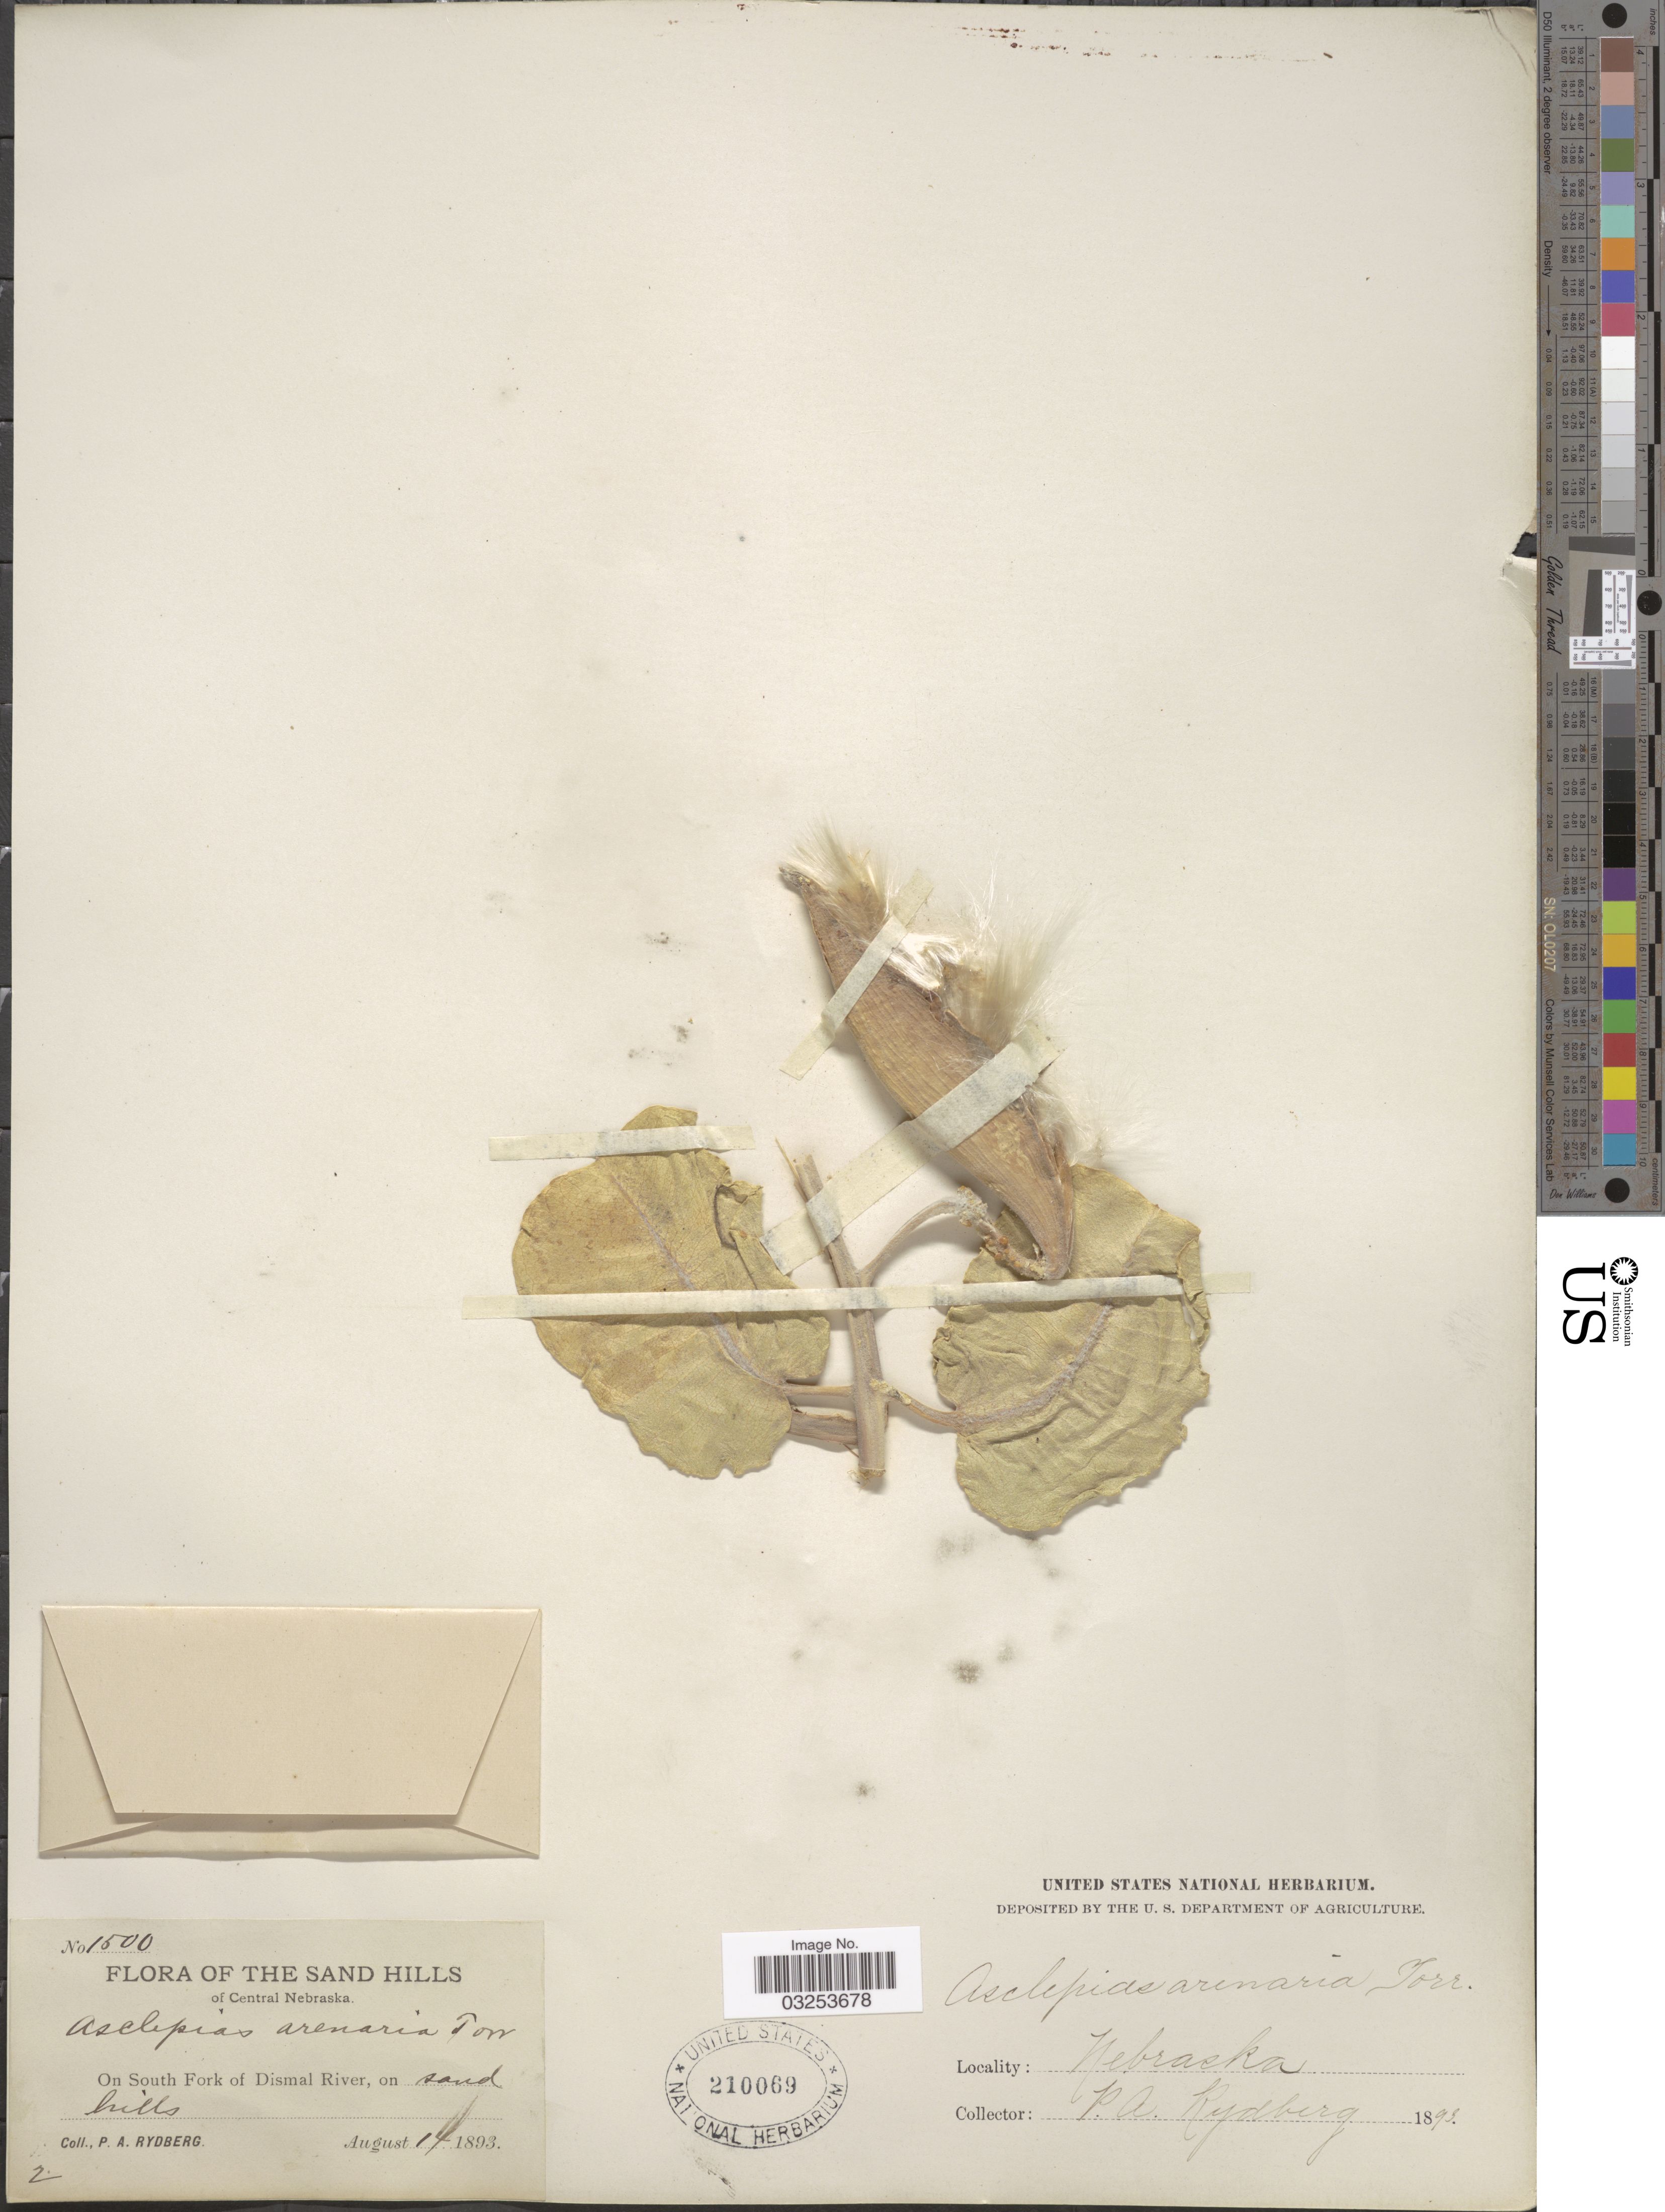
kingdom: Plantae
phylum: Tracheophyta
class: Magnoliopsida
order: Gentianales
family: Apocynaceae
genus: Asclepias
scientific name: Asclepias arenaria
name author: Torr.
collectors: P. A. Rydberg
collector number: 1500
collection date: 1893-08-14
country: United States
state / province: Nebraska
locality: Sand Hills of Central Nebraska. On South Fork of Dismal River.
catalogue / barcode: US 210069